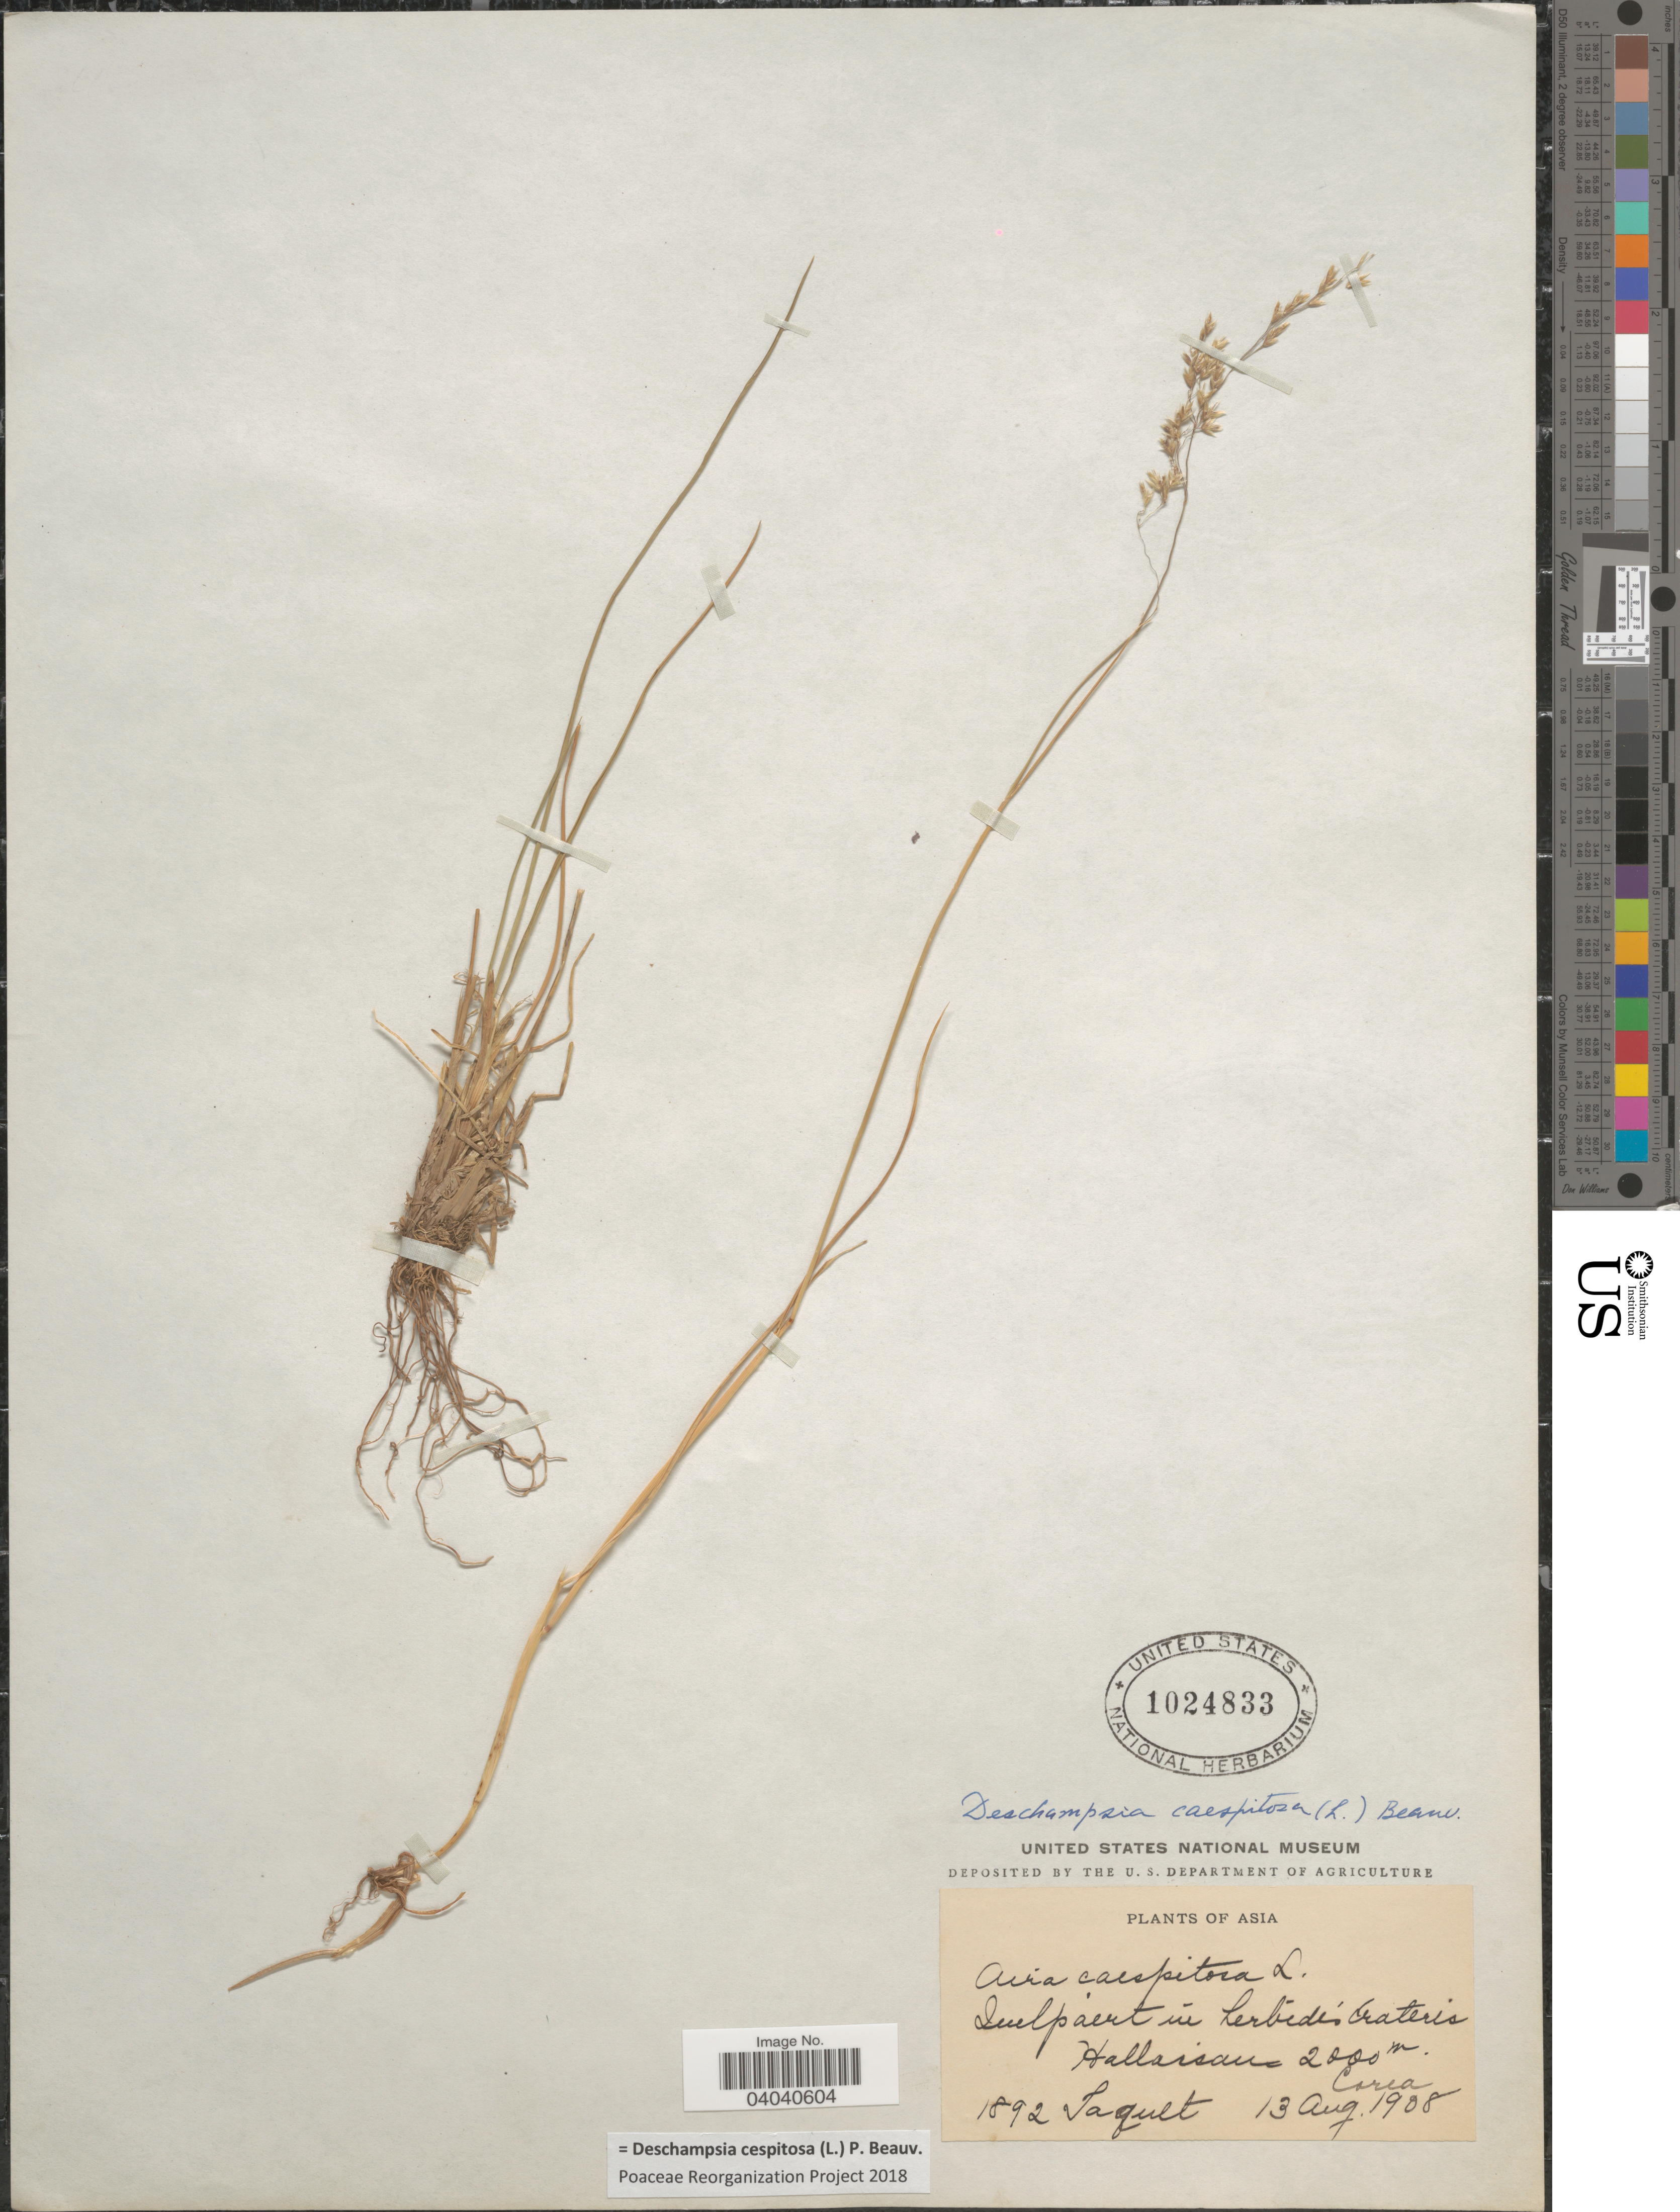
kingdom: Plantae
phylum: Tracheophyta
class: Liliopsida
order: Poales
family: Poaceae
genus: Deschampsia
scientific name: Deschampsia cespitosa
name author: (L.) P. Beauv.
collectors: -. Jaquet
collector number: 1892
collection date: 1908-08-13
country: South Korea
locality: Asia. Quelpart in herbidis Crateris Hallaisan. Corea.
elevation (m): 2000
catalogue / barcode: US 1024833